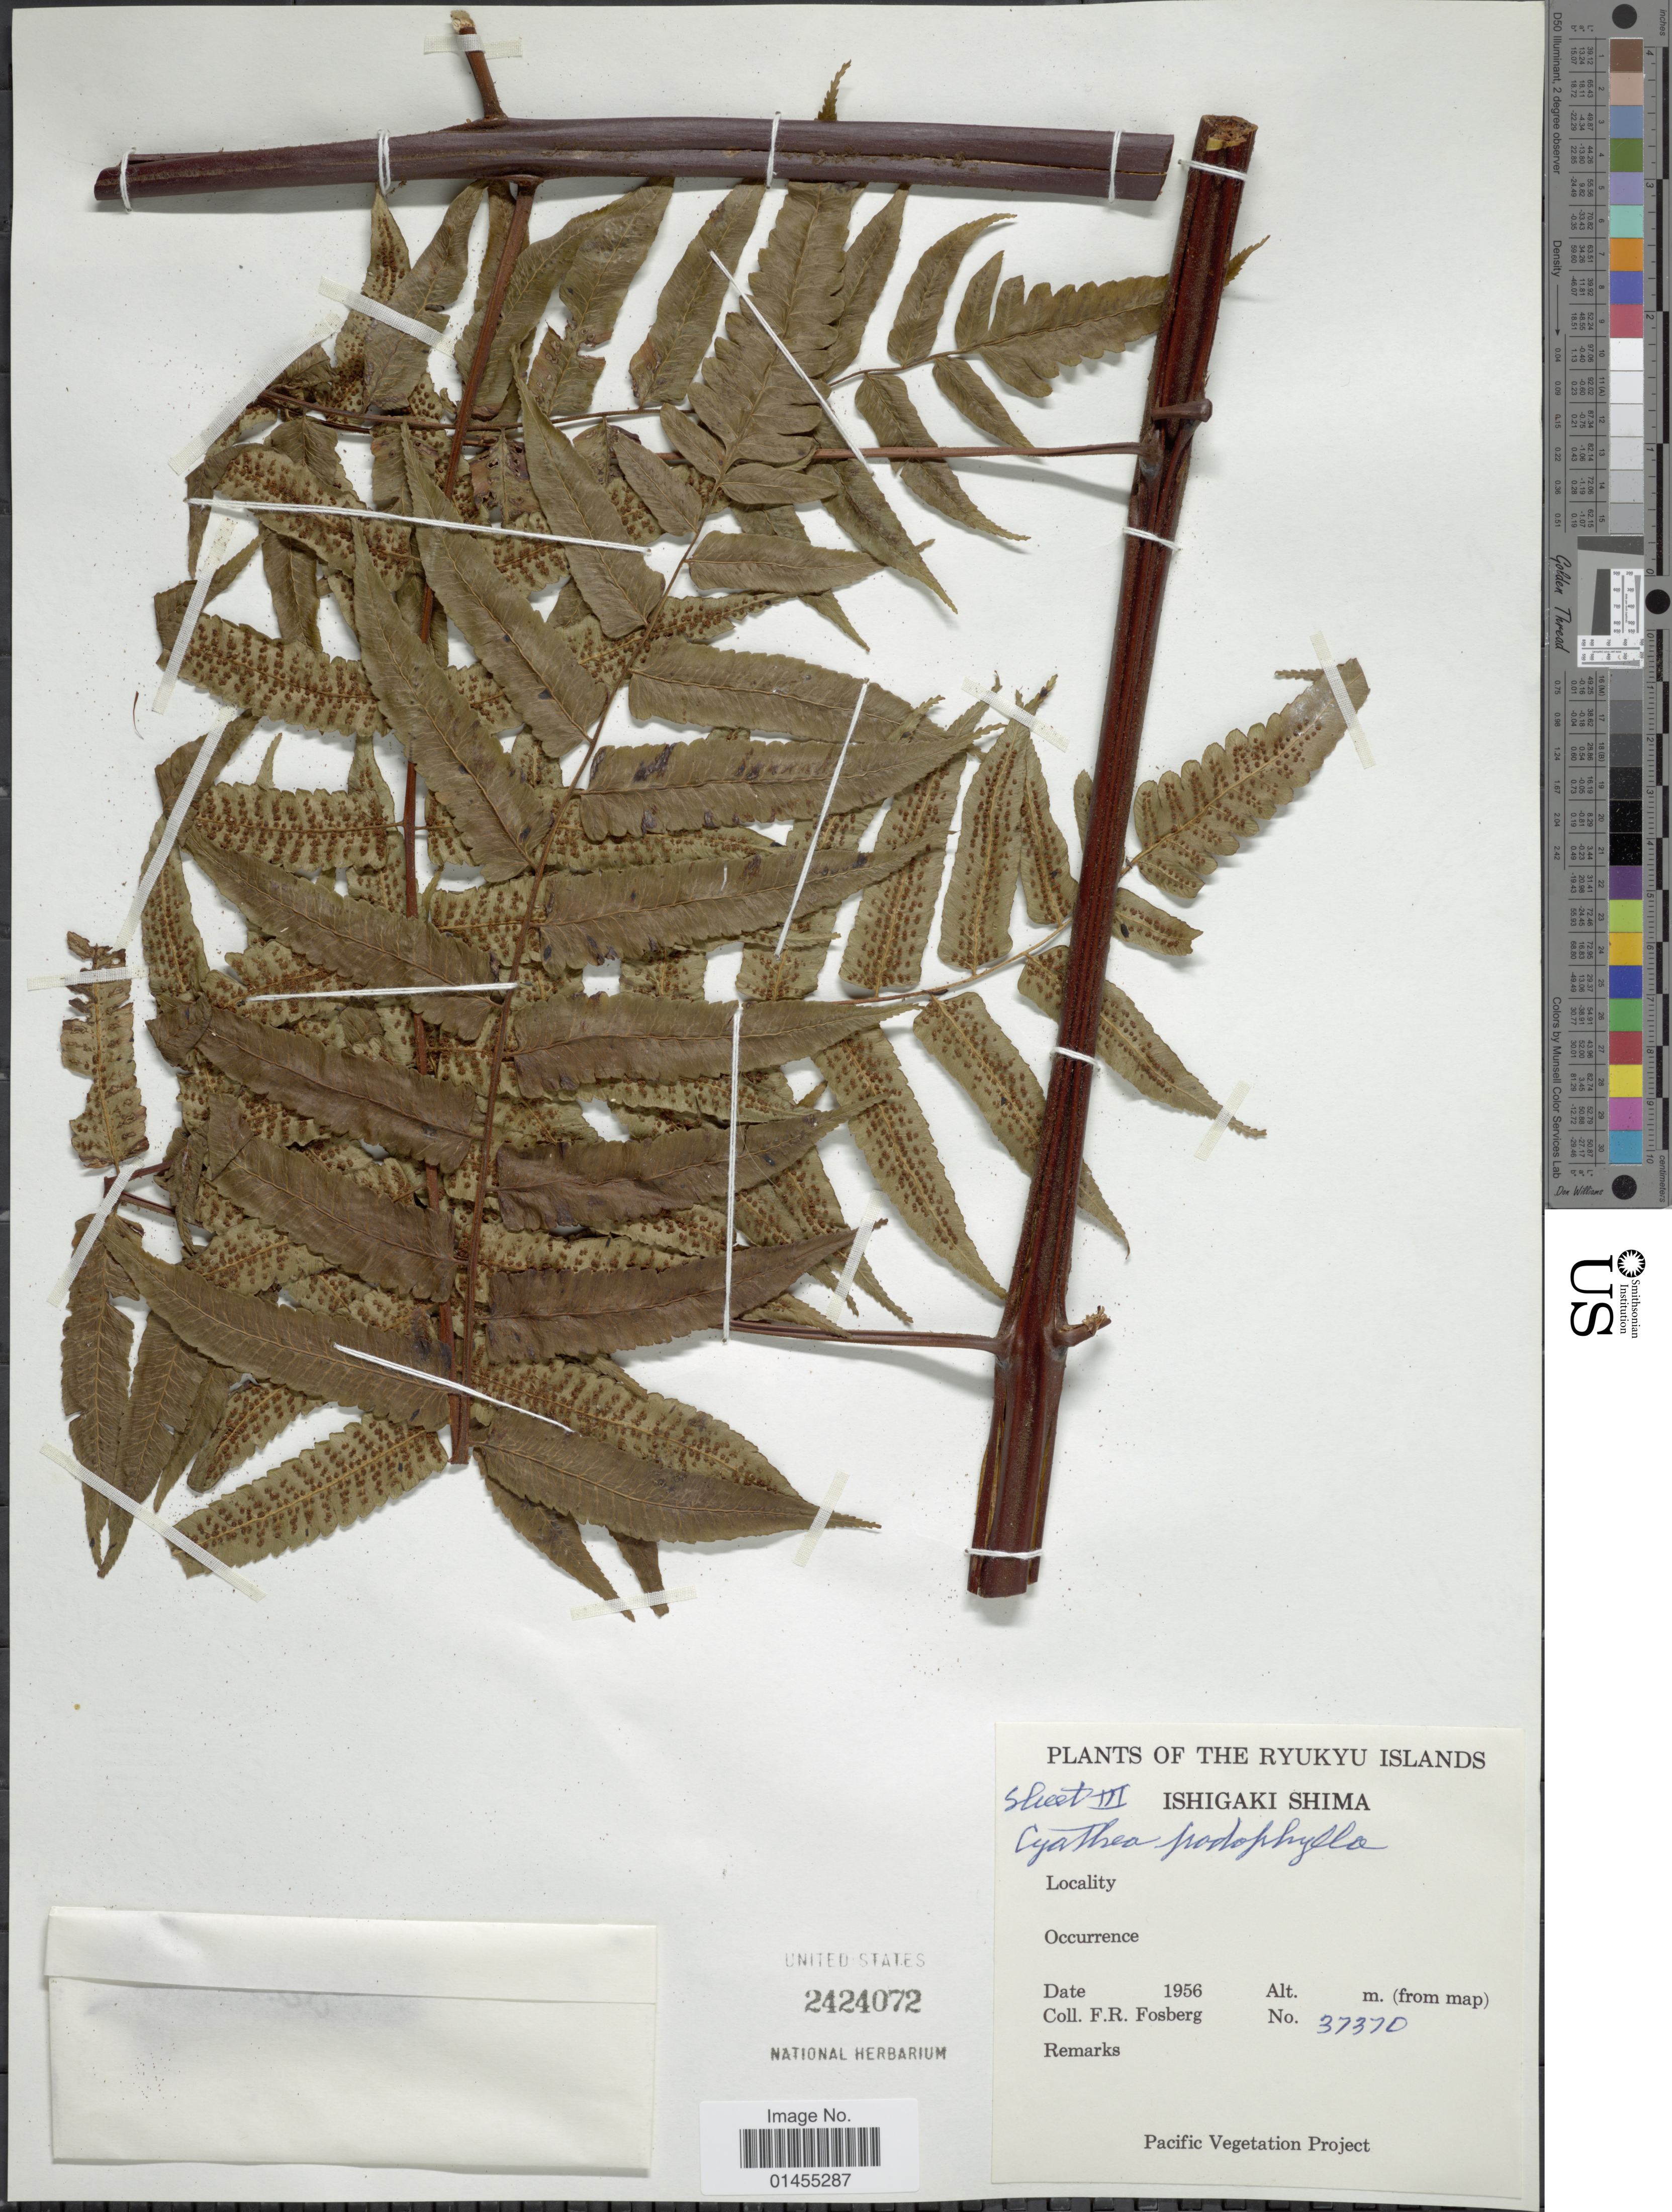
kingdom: Plantae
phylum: Tracheophyta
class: Polypodiopsida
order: Cyatheales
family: Cyatheaceae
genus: Alsophila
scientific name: Alsophila podophylla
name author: Hook.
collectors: F. R. Fosberg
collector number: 37370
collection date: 1956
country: Japan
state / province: Okinawa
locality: Ryukyu Islands, Ishigaki Shima.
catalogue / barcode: US 2424072